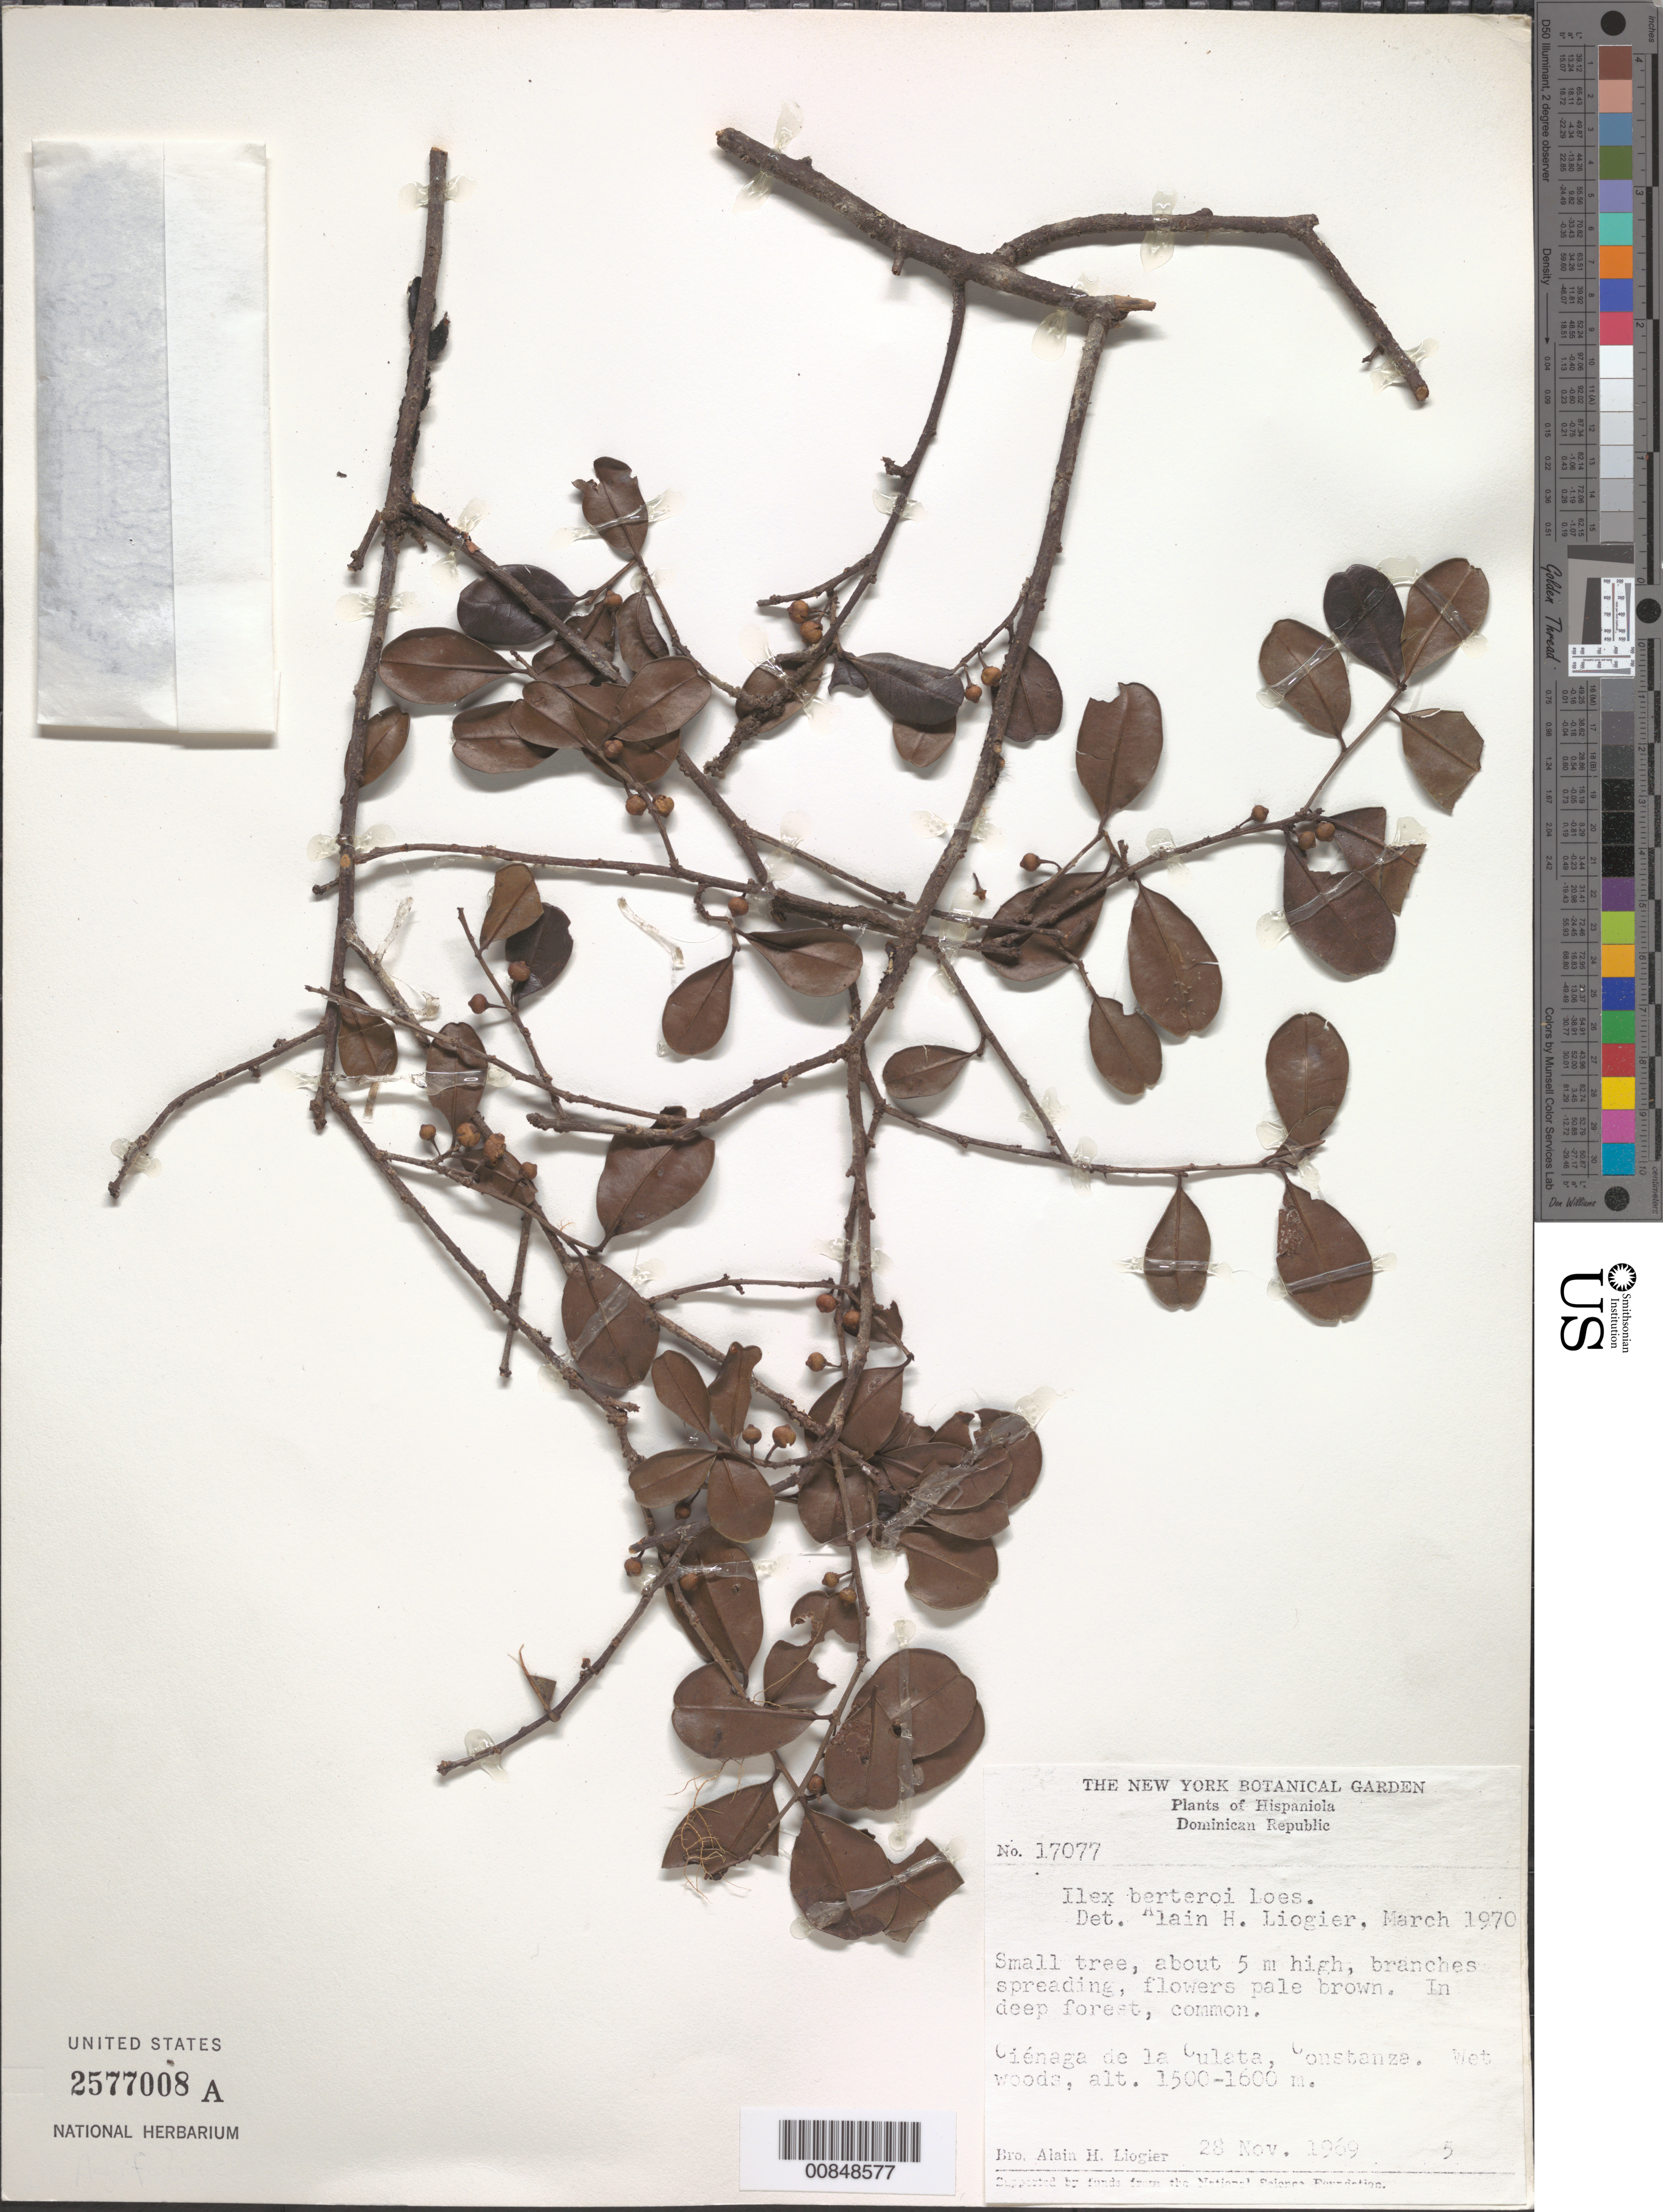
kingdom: Plantae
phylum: Tracheophyta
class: Magnoliopsida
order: Aquifoliales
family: Aquifoliaceae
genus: Ilex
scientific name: Ilex berteroi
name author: Loes.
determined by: Liogier, Alain H.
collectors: A. H. Liogier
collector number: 17077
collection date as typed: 28 Nov 1969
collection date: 1969-11-28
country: Dominican Republic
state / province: La Vega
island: Hispaniola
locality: Ciénaga de la Culata, Constanza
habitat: Wet woods in deep forests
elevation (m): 1500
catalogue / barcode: US 2577008